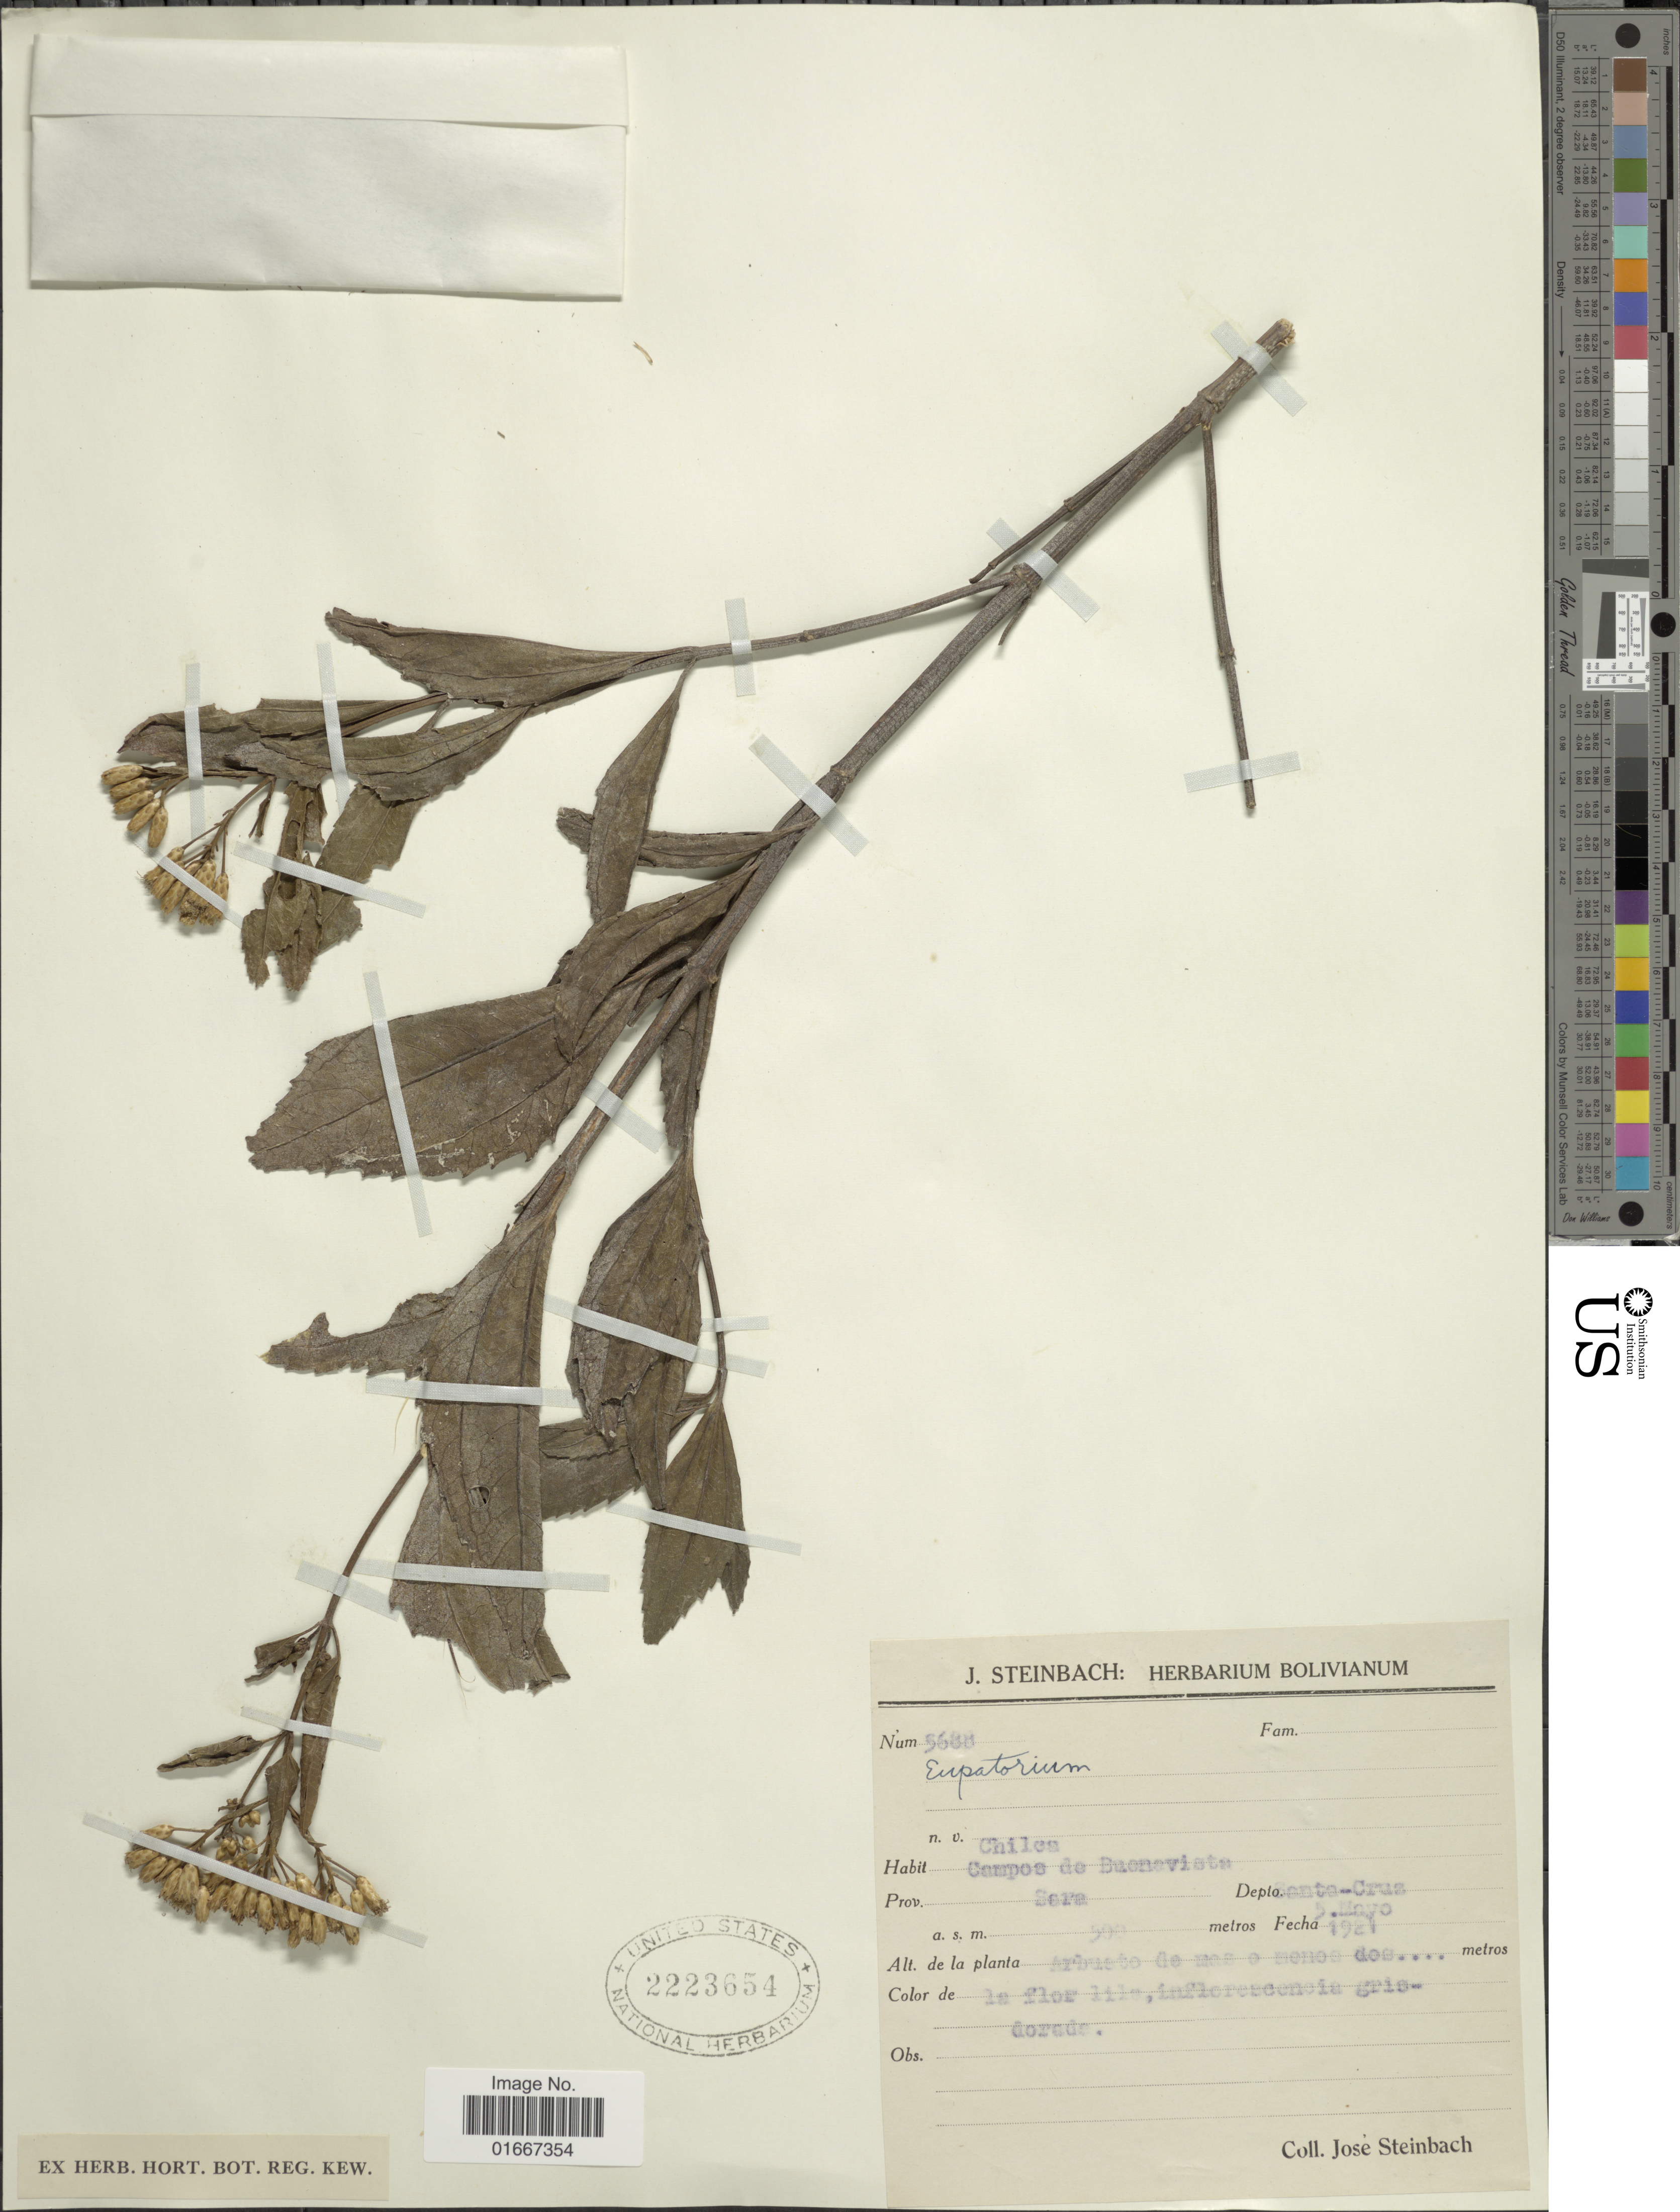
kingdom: Plantae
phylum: Tracheophyta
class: Magnoliopsida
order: Asterales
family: Asteraceae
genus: Chromolaena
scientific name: Chromolaena laevigata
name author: (Lam.) R.M. King & H. Rob.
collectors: J. Steinbach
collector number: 5688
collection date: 1921-05-05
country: Bolivia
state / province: Santa Cruz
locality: Chilen, Campos de Buenavista, Prov. Sera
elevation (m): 500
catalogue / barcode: US 2223654